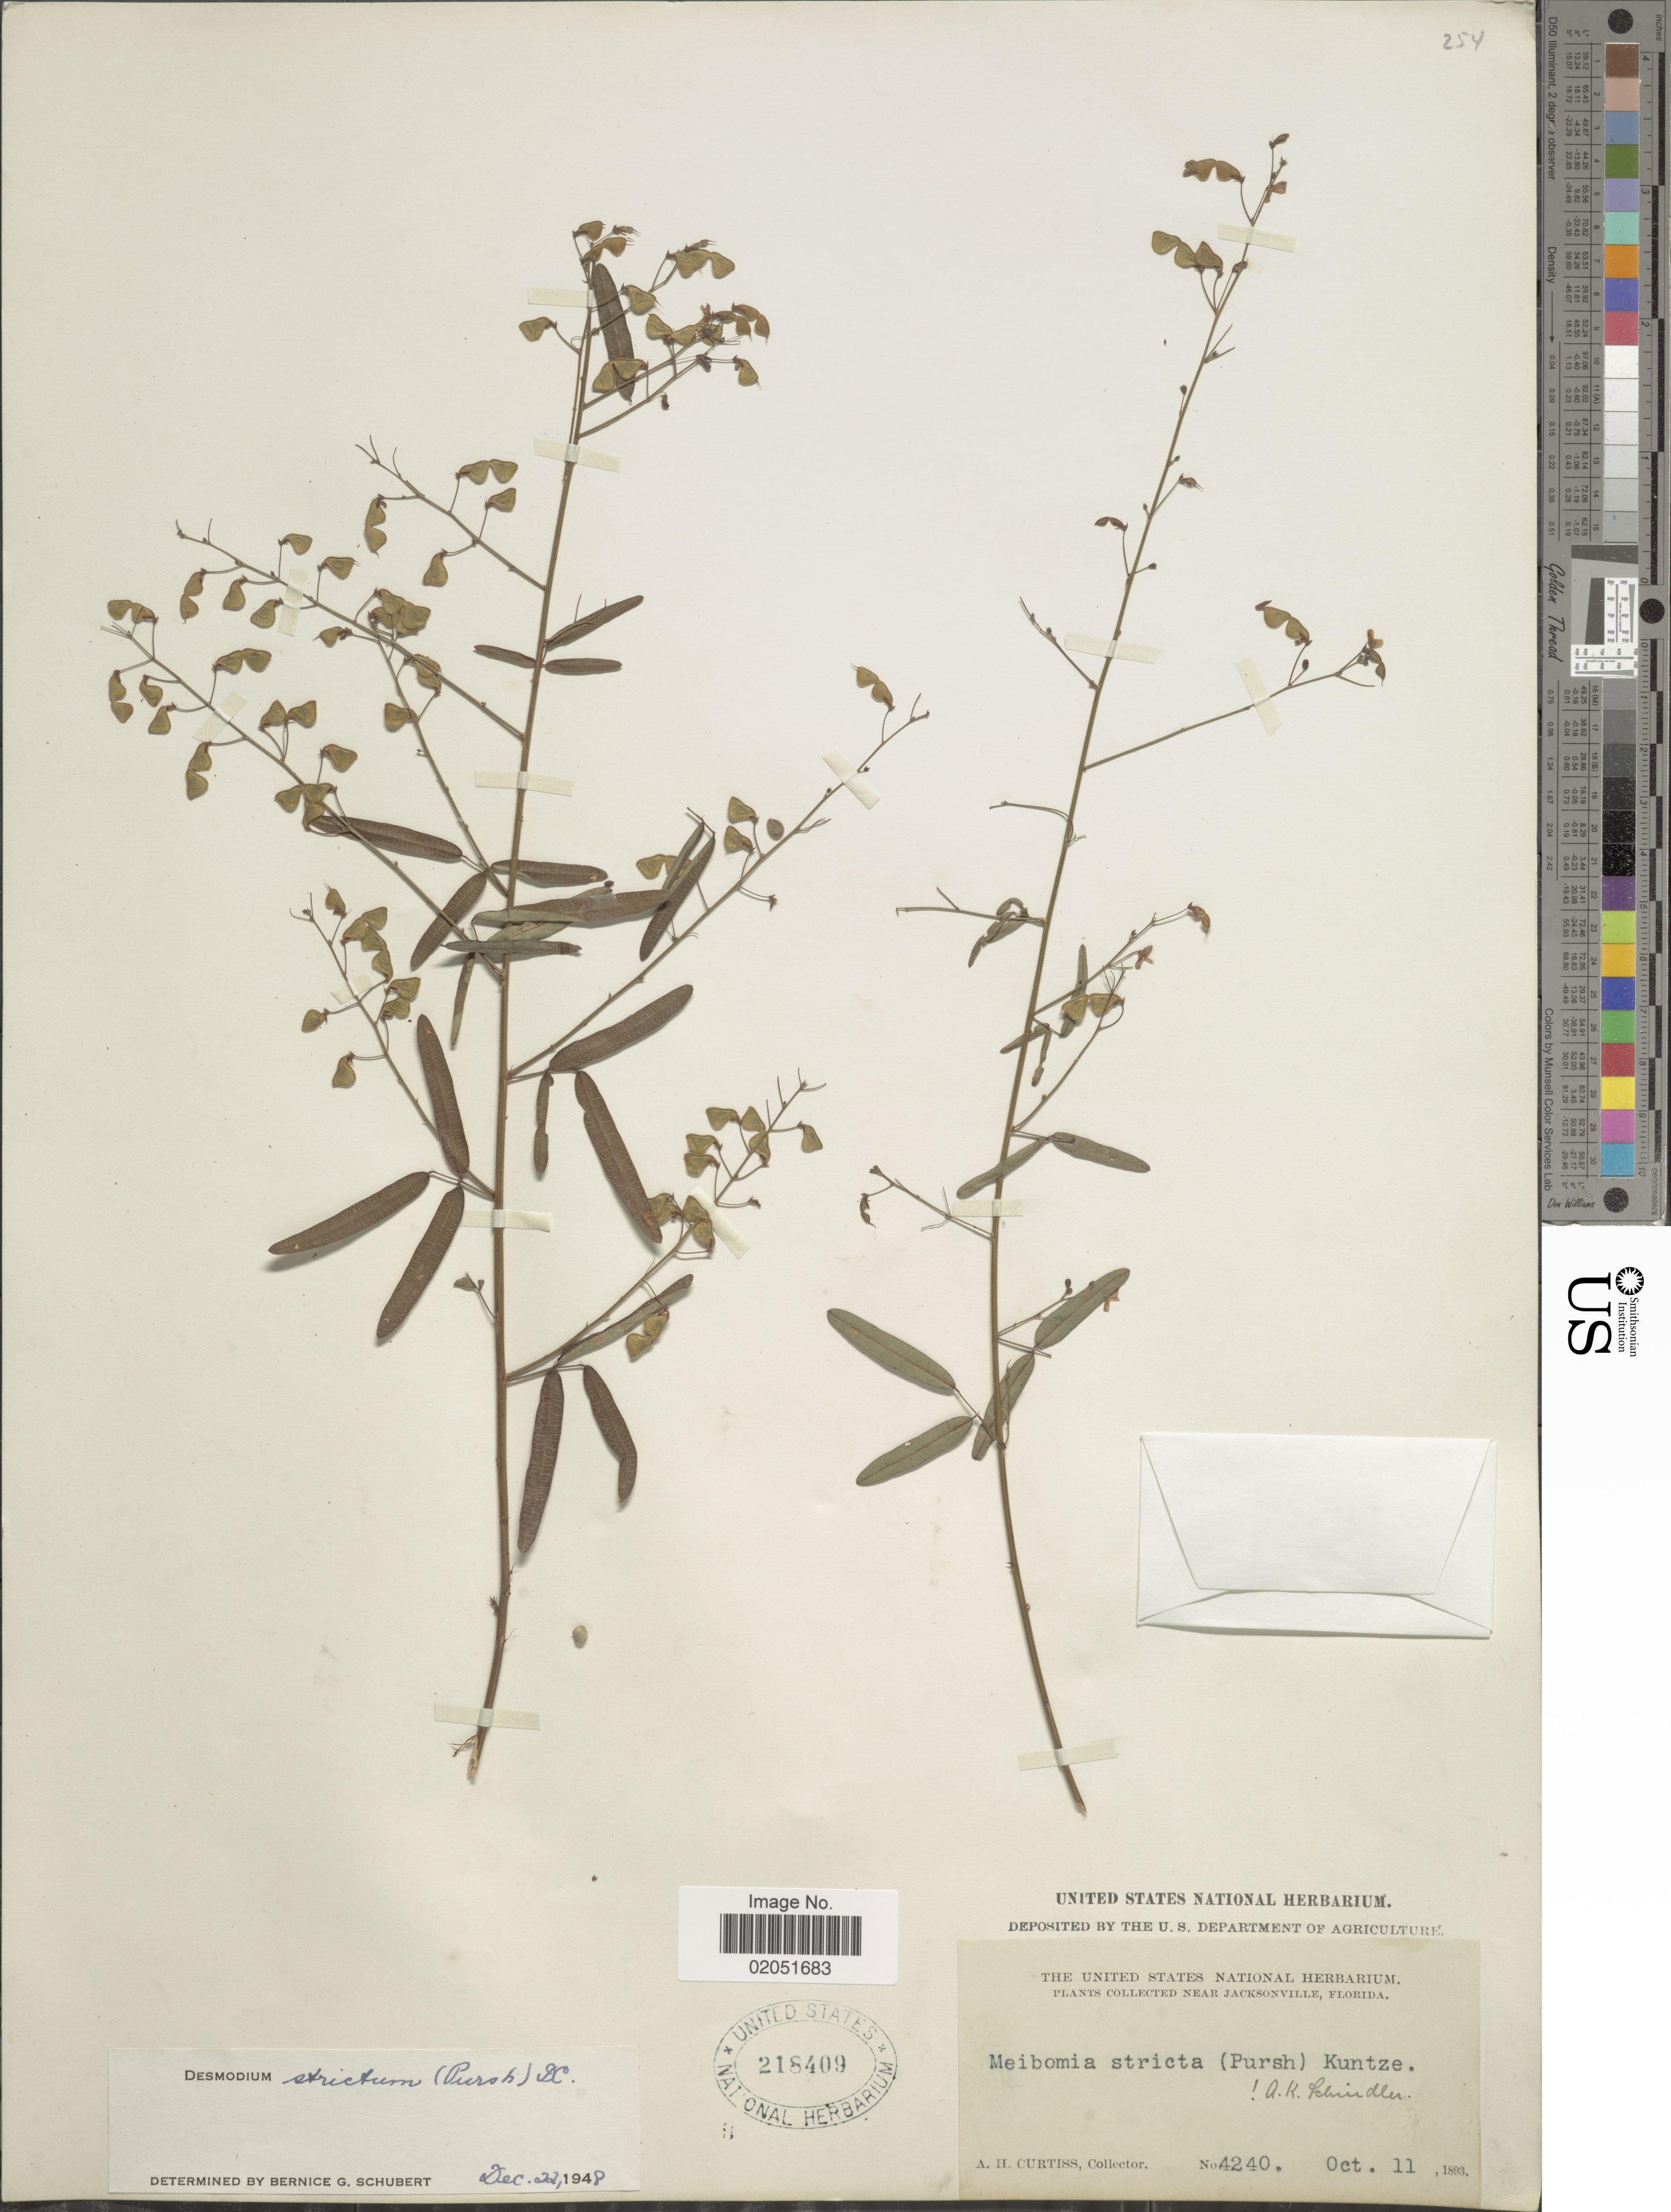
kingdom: Plantae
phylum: Tracheophyta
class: Magnoliopsida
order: Fabales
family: Fabaceae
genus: Desmodium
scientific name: Desmodium strictum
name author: (Pursh) DC.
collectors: A. H. Curtiss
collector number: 4240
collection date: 1893-10-11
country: United States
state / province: Florida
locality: Near Jacksonville, Florida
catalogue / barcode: US 218409